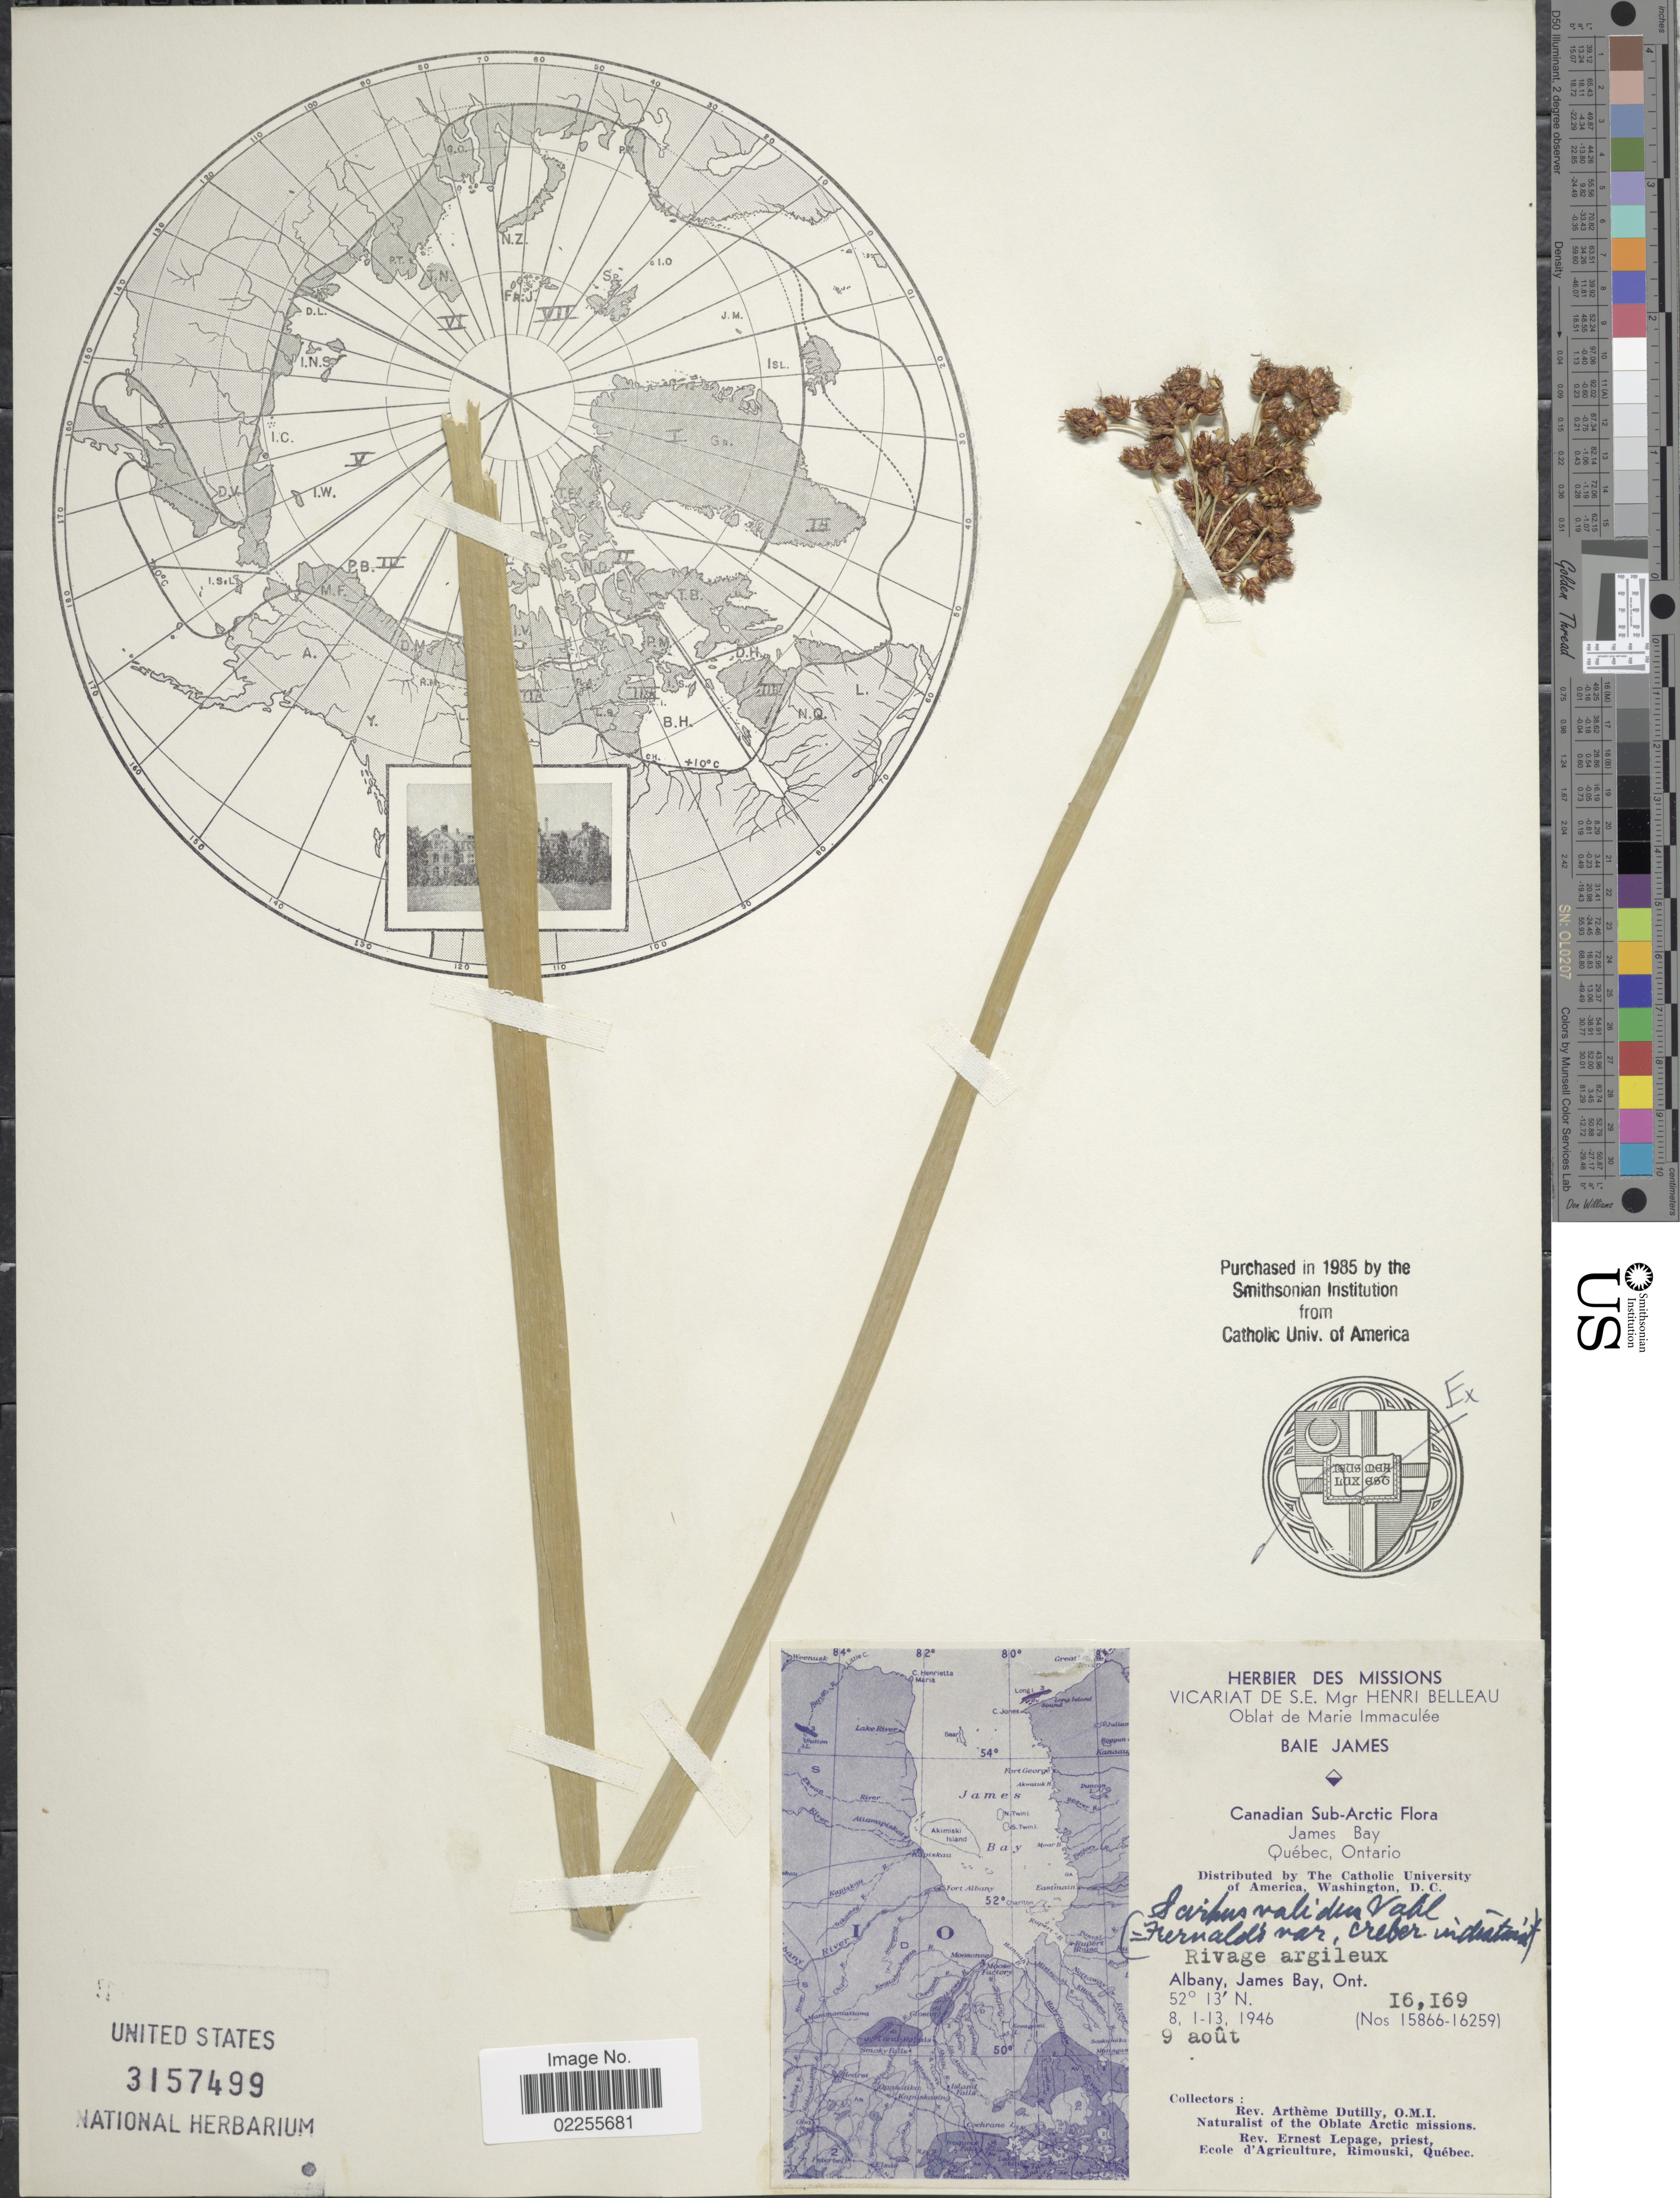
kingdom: Plantae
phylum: Tracheophyta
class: Liliopsida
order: Poales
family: Cyperaceae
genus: Schoenoplectus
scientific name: Schoenoplectus tabernaemontani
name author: (C.C. Gmel.) Palla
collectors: A. Dutilly & E. Lepage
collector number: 16169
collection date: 1946-08-09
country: Canada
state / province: Ontario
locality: Candian Sub-Arctic, James Bay, Albany, Ont.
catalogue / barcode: US 3157499